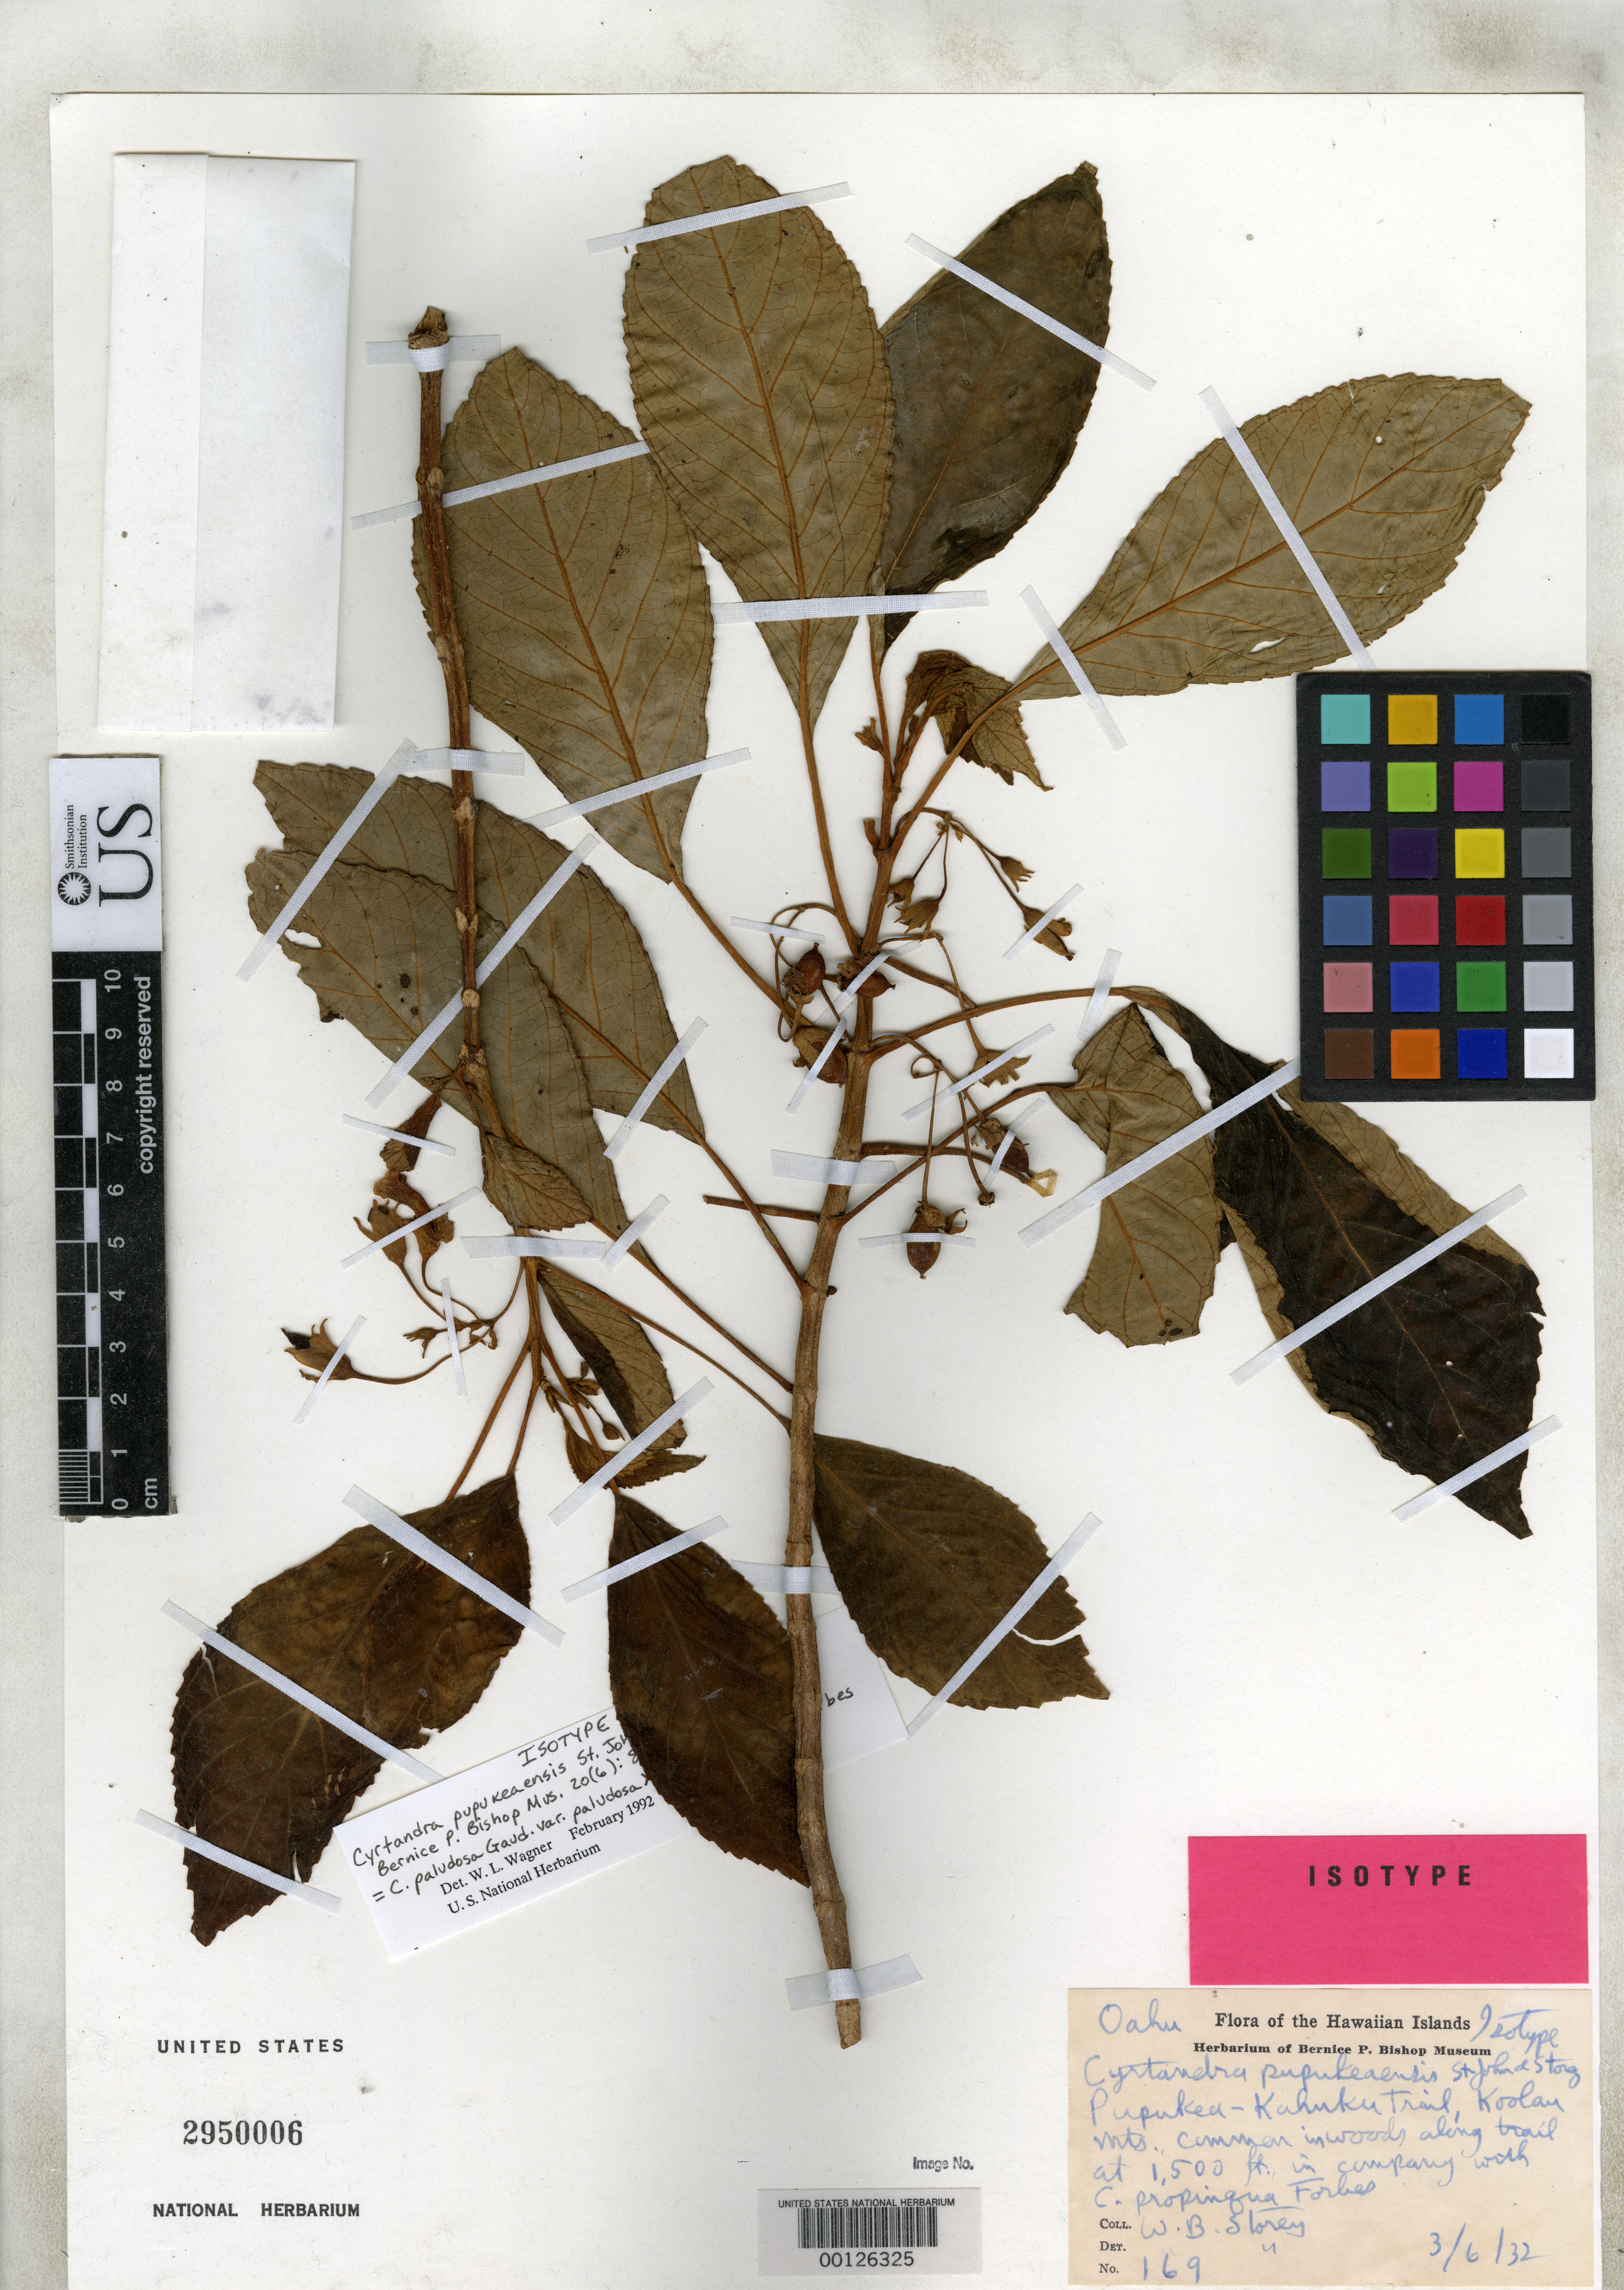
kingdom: Plantae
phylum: Tracheophyta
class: Magnoliopsida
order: Lamiales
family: Gesneriaceae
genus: Cyrtandra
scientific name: Cyrtandra pupukeaensis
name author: H. St. John & Storey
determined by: Wagner, W. L., (BOT), Smithsonian Institution - National Museum of Natural History (UNITED STATES)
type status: Isotype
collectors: W. Storey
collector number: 169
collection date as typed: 06 Mar 1932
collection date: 1932-03-06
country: United States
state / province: Hawaii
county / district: Honolulu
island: Oahu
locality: Pupukea-Kahuku Trail, Koolau Mts.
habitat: Common in woods along trail.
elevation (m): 457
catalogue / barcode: US 2950006